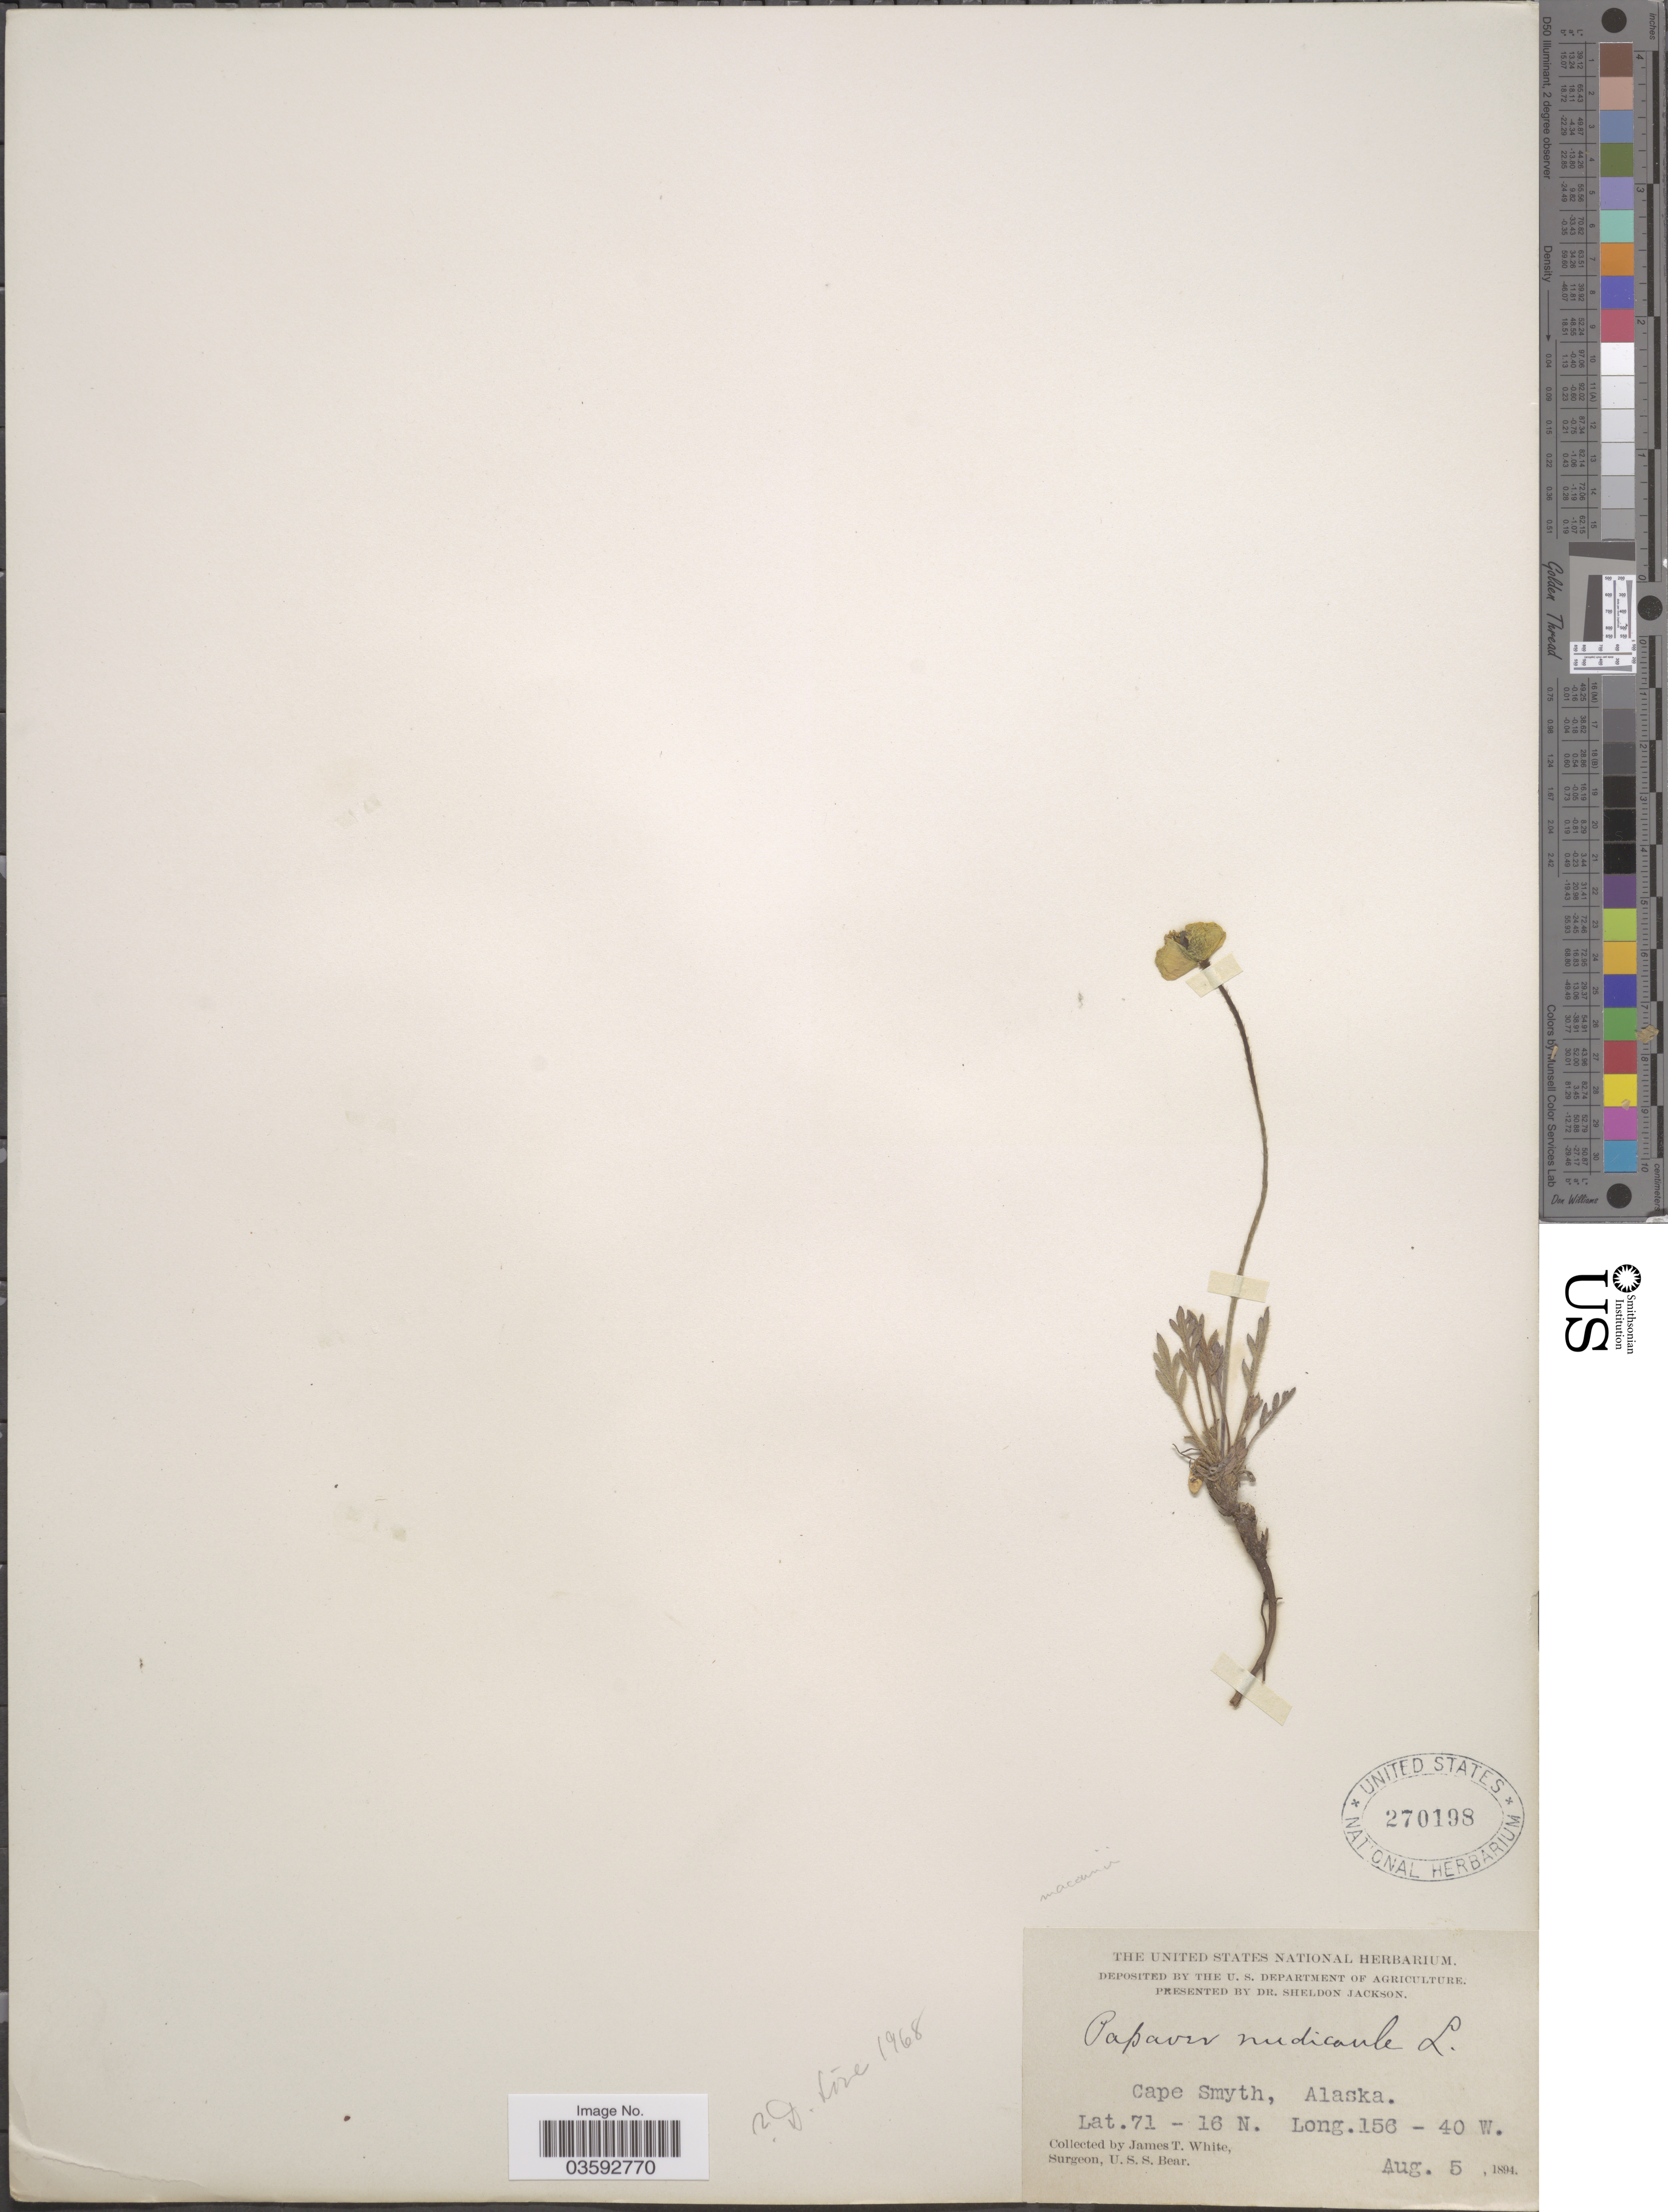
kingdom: Plantae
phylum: Tracheophyta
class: Magnoliopsida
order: Ranunculales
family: Papaveraceae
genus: Papaver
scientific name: Papaver nudicaule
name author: L.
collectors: J. T. White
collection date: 1894-08-05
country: United States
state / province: Alaska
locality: Cape Smyth.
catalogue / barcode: US 270198